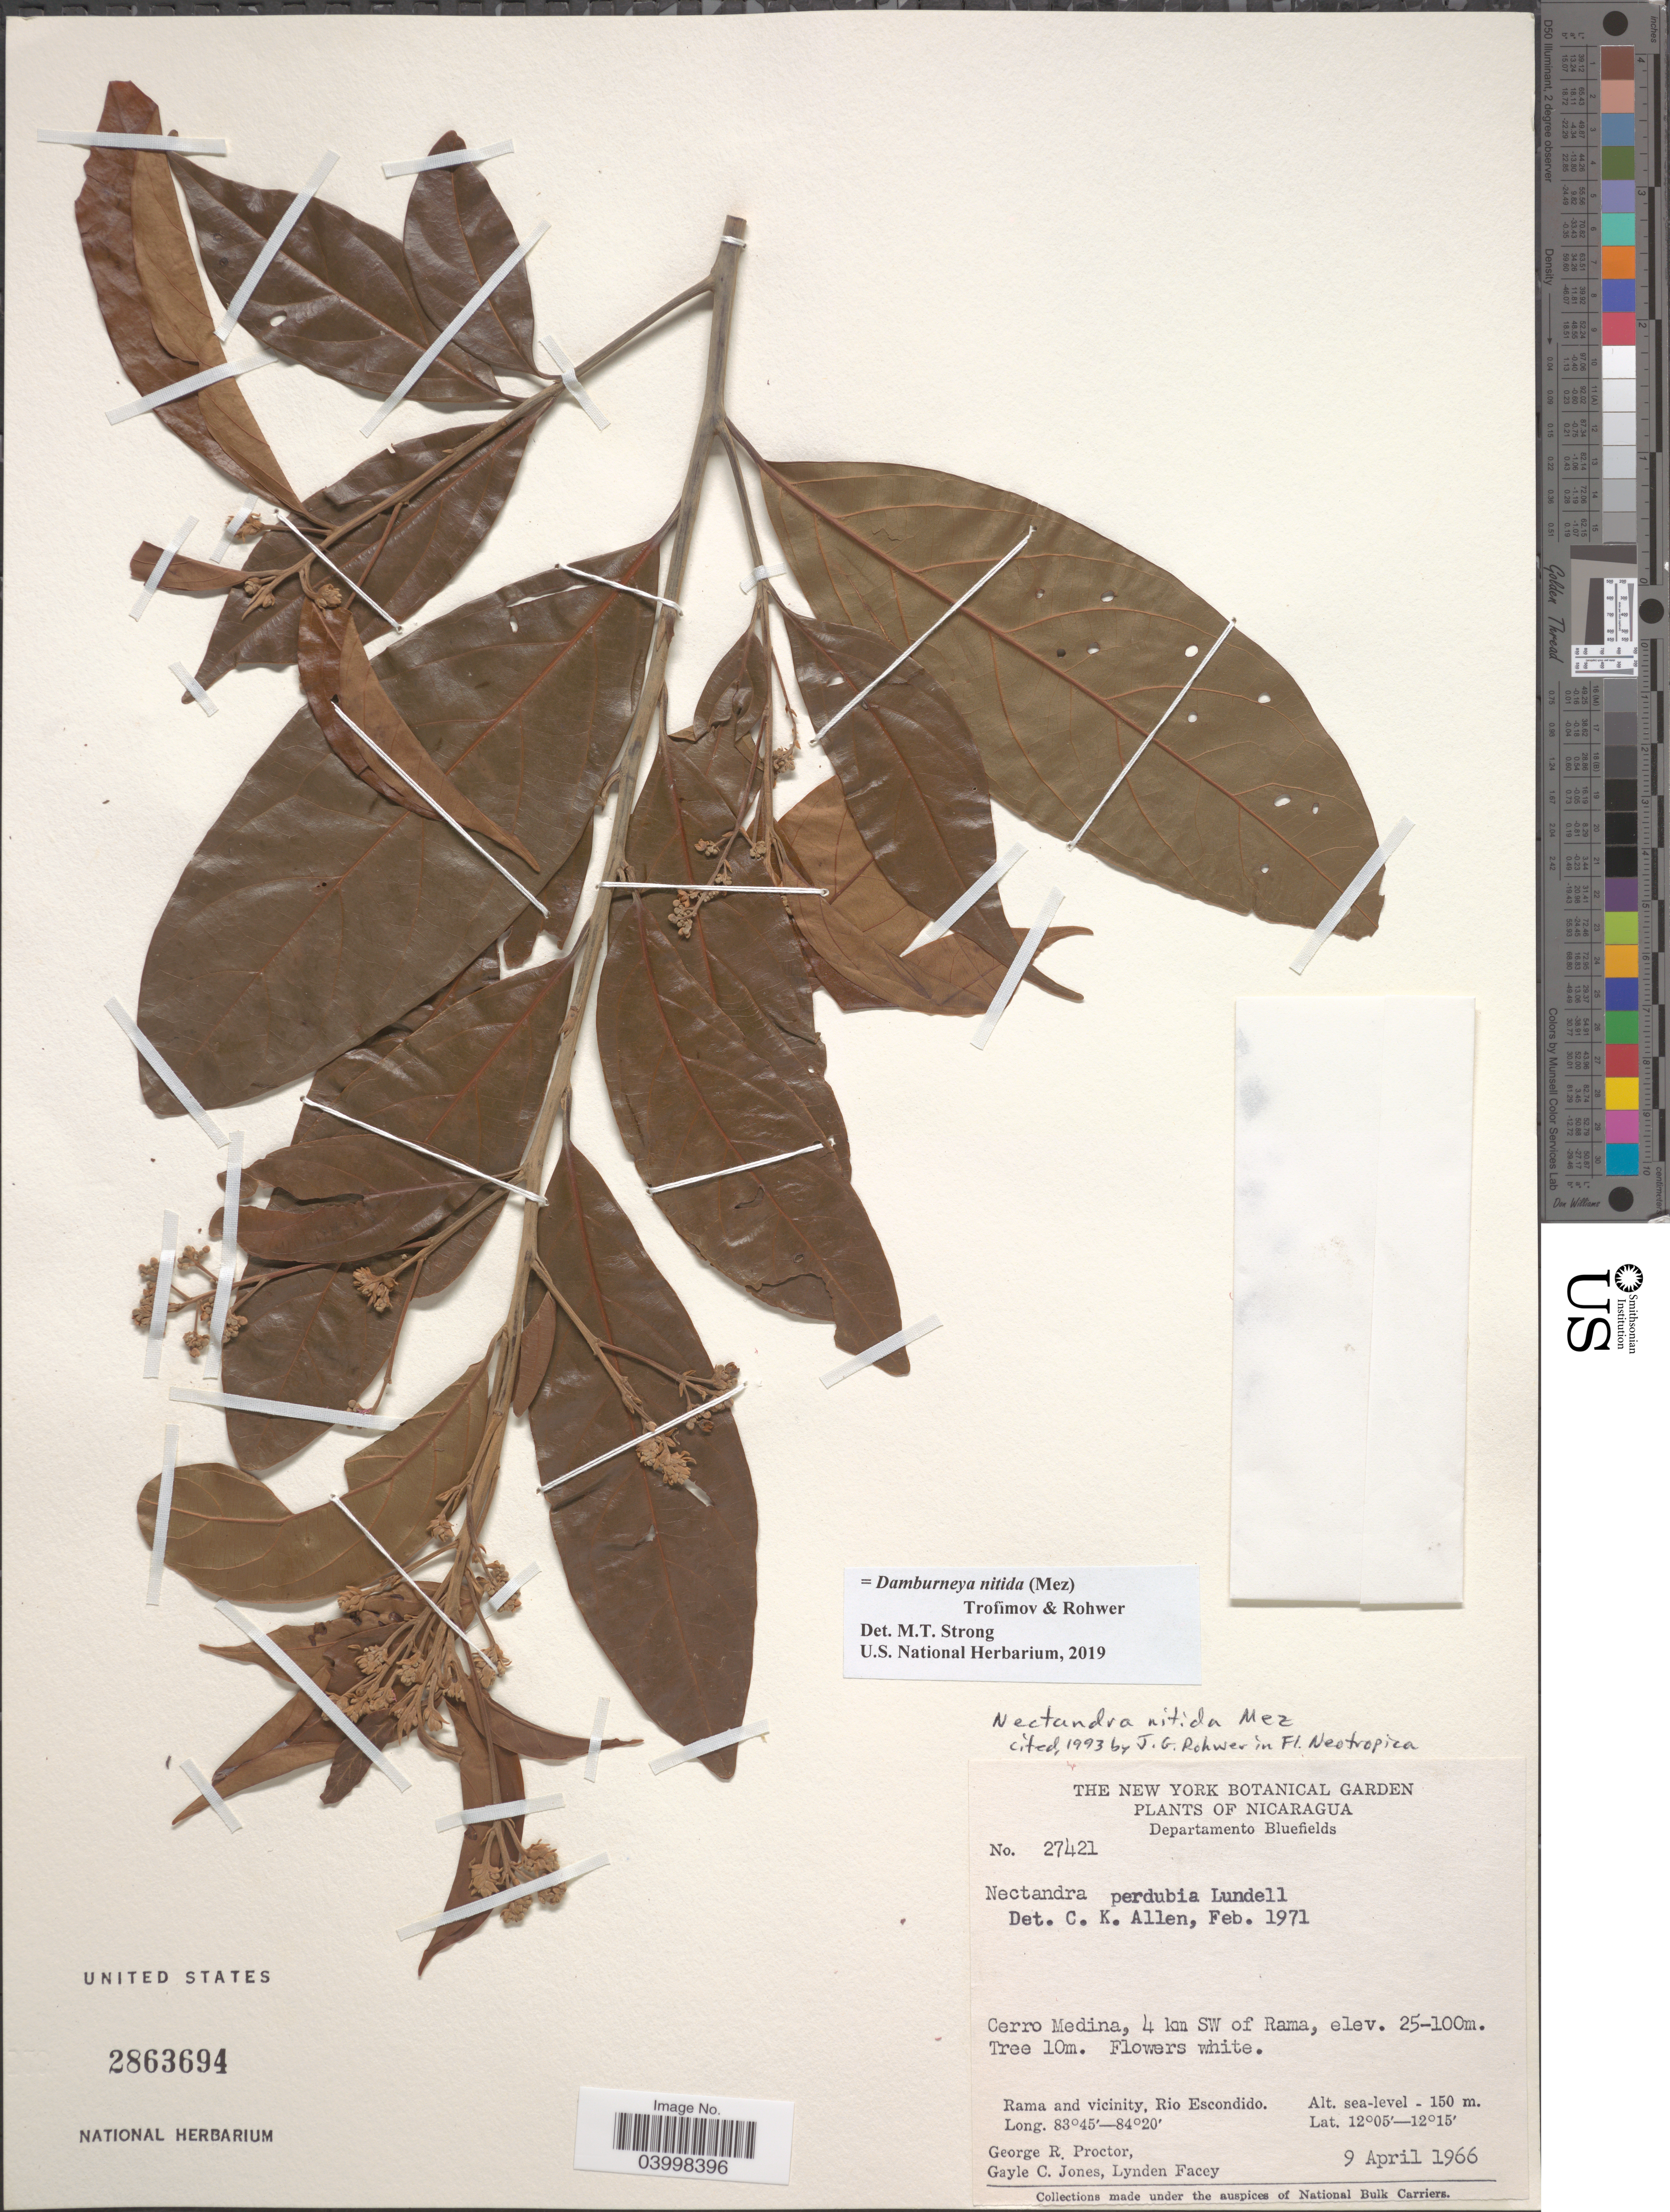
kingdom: Plantae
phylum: Tracheophyta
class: Magnoliopsida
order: Laurales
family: Lauraceae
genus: Damburneya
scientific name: Damburneya nitida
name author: (Mez) Trofimov & Rohwer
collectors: G. R. Proctor, G. C. Jones & L. Facey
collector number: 27421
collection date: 1966-04-09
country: Nicaragua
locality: Departamento Bluefield. Cerro Medina, 4 km SW of Rama. Rama and vicinity, Río Escondido.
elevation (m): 25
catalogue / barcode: US 2863694